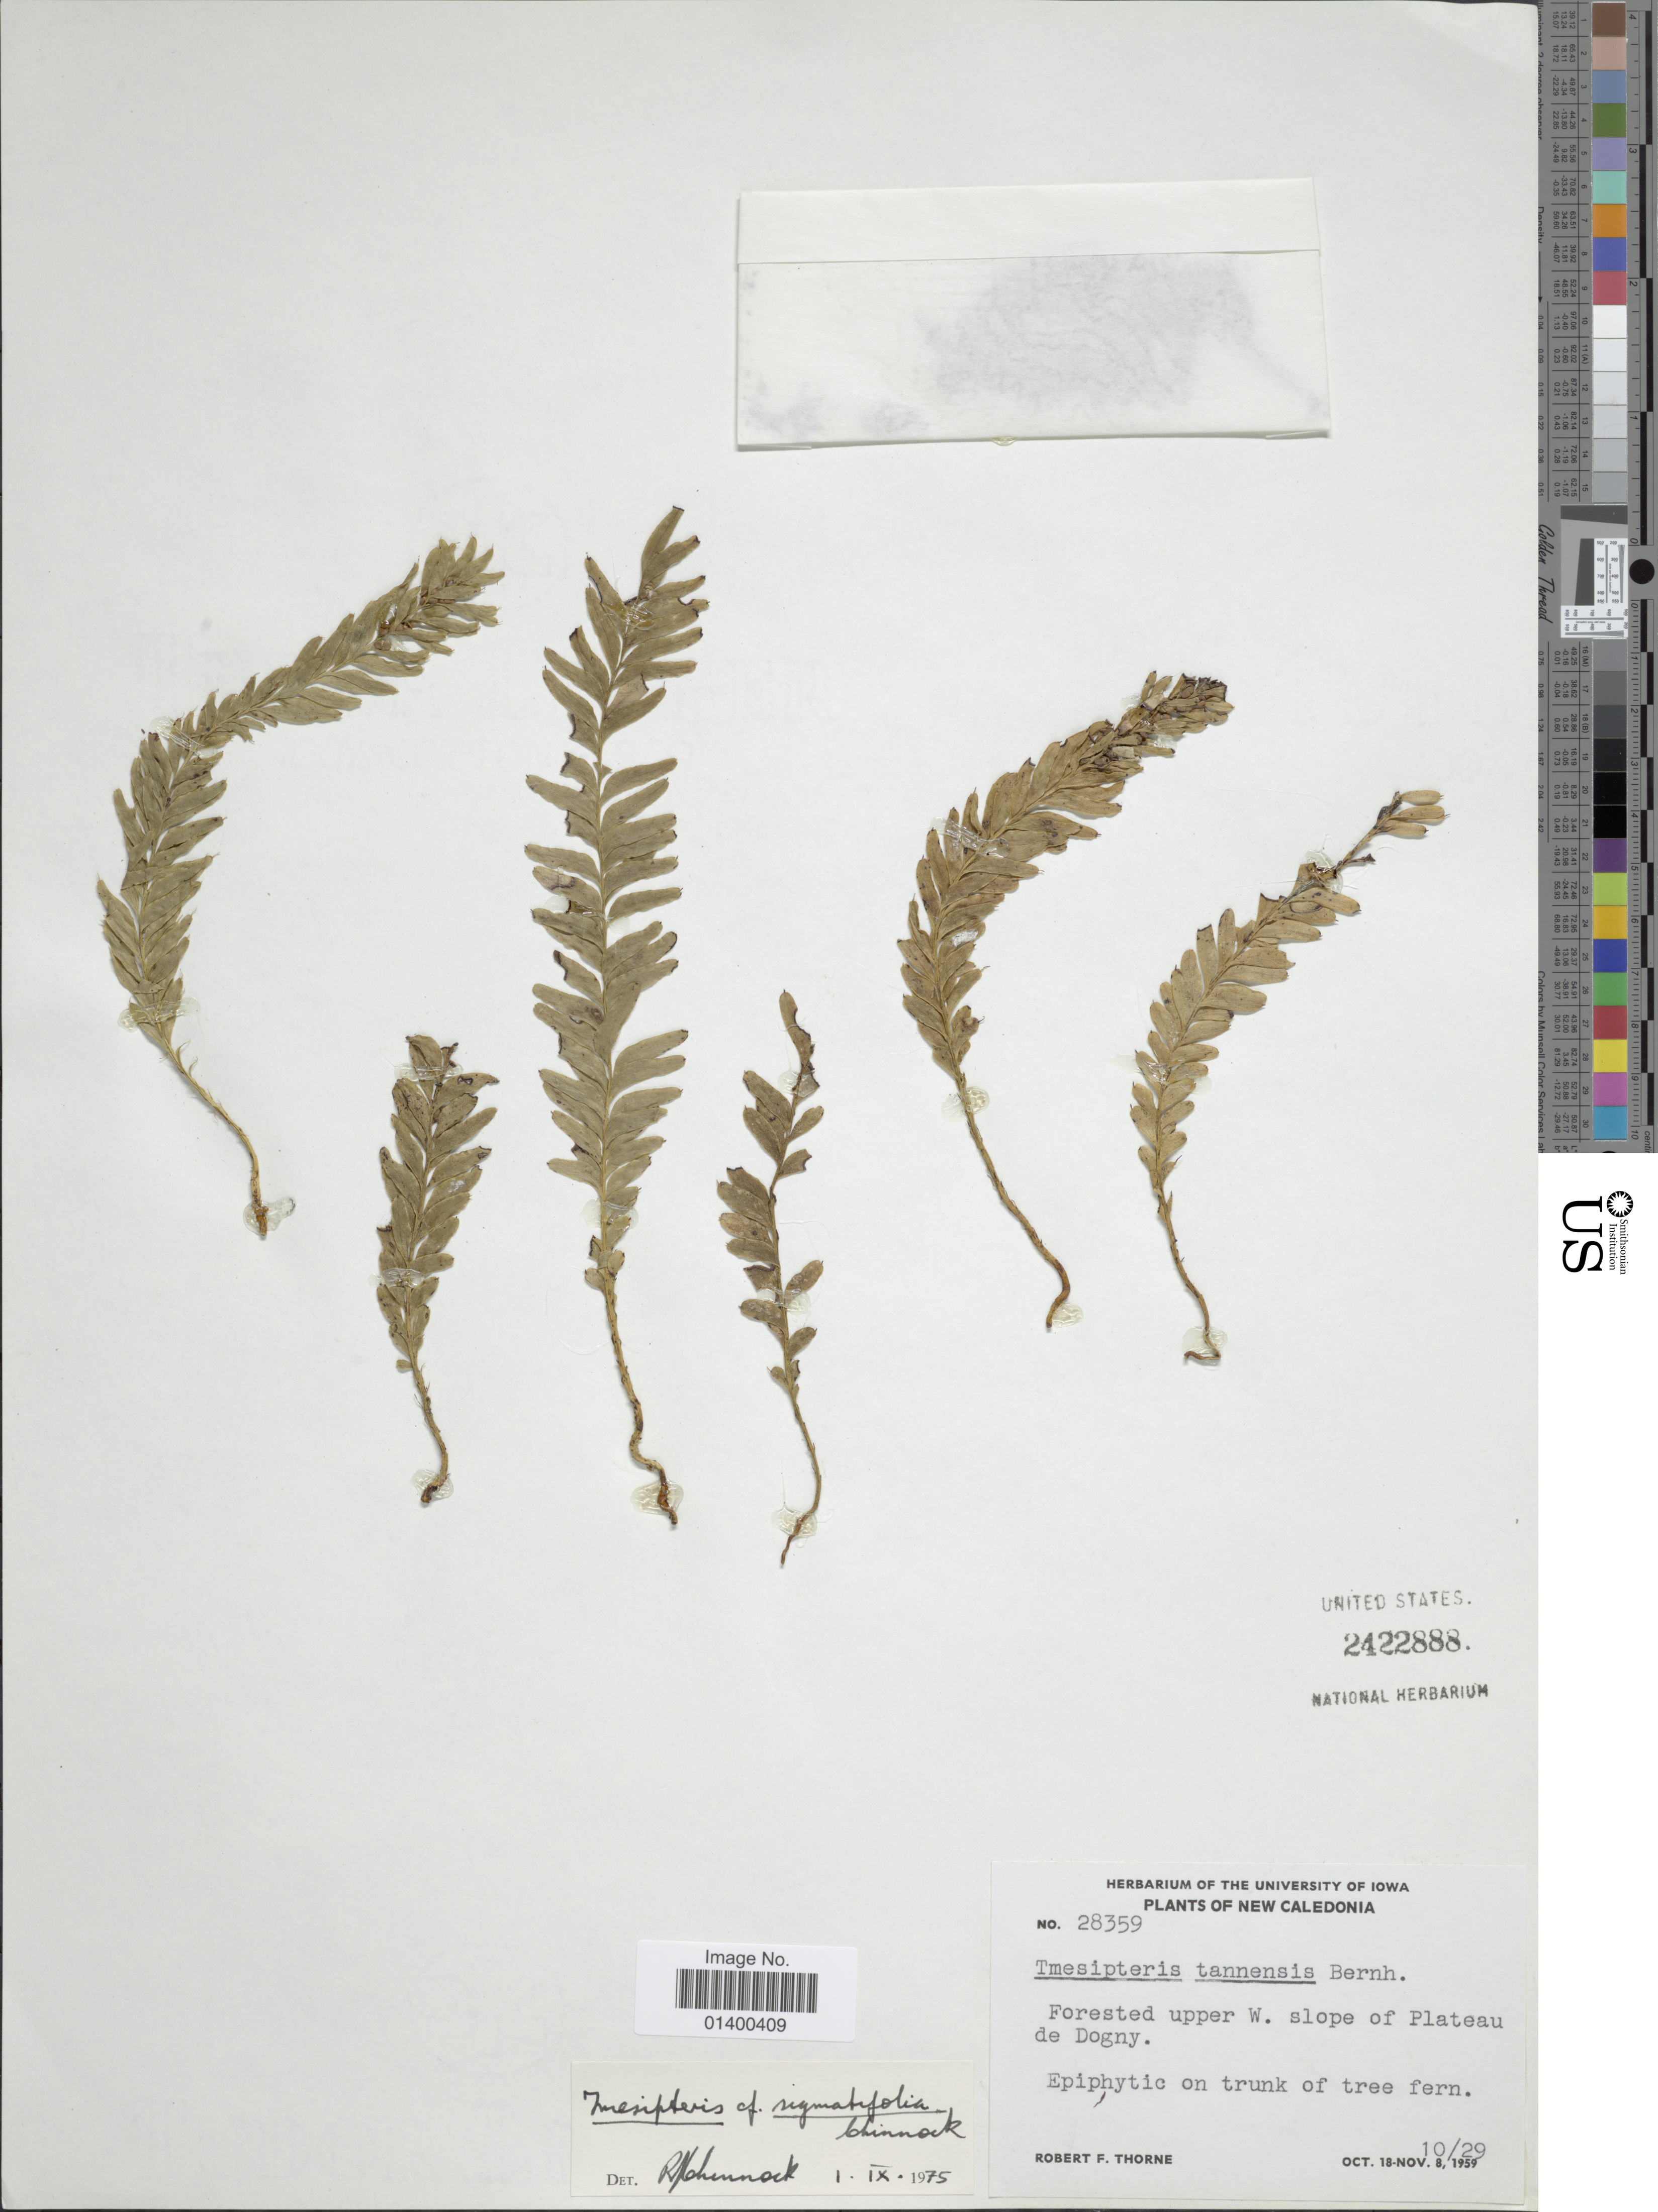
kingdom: Plantae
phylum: Tracheophyta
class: Polypodiopsida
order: Psilotales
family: Psilotaceae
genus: Tmesipteris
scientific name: Tmesipteris sigmatifolia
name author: Chinnock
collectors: R. F. Thorne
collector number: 28359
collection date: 1959-10-29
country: New Caledonia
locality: Forested upper W. slope of Plateau de Dogny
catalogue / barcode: US 2422888